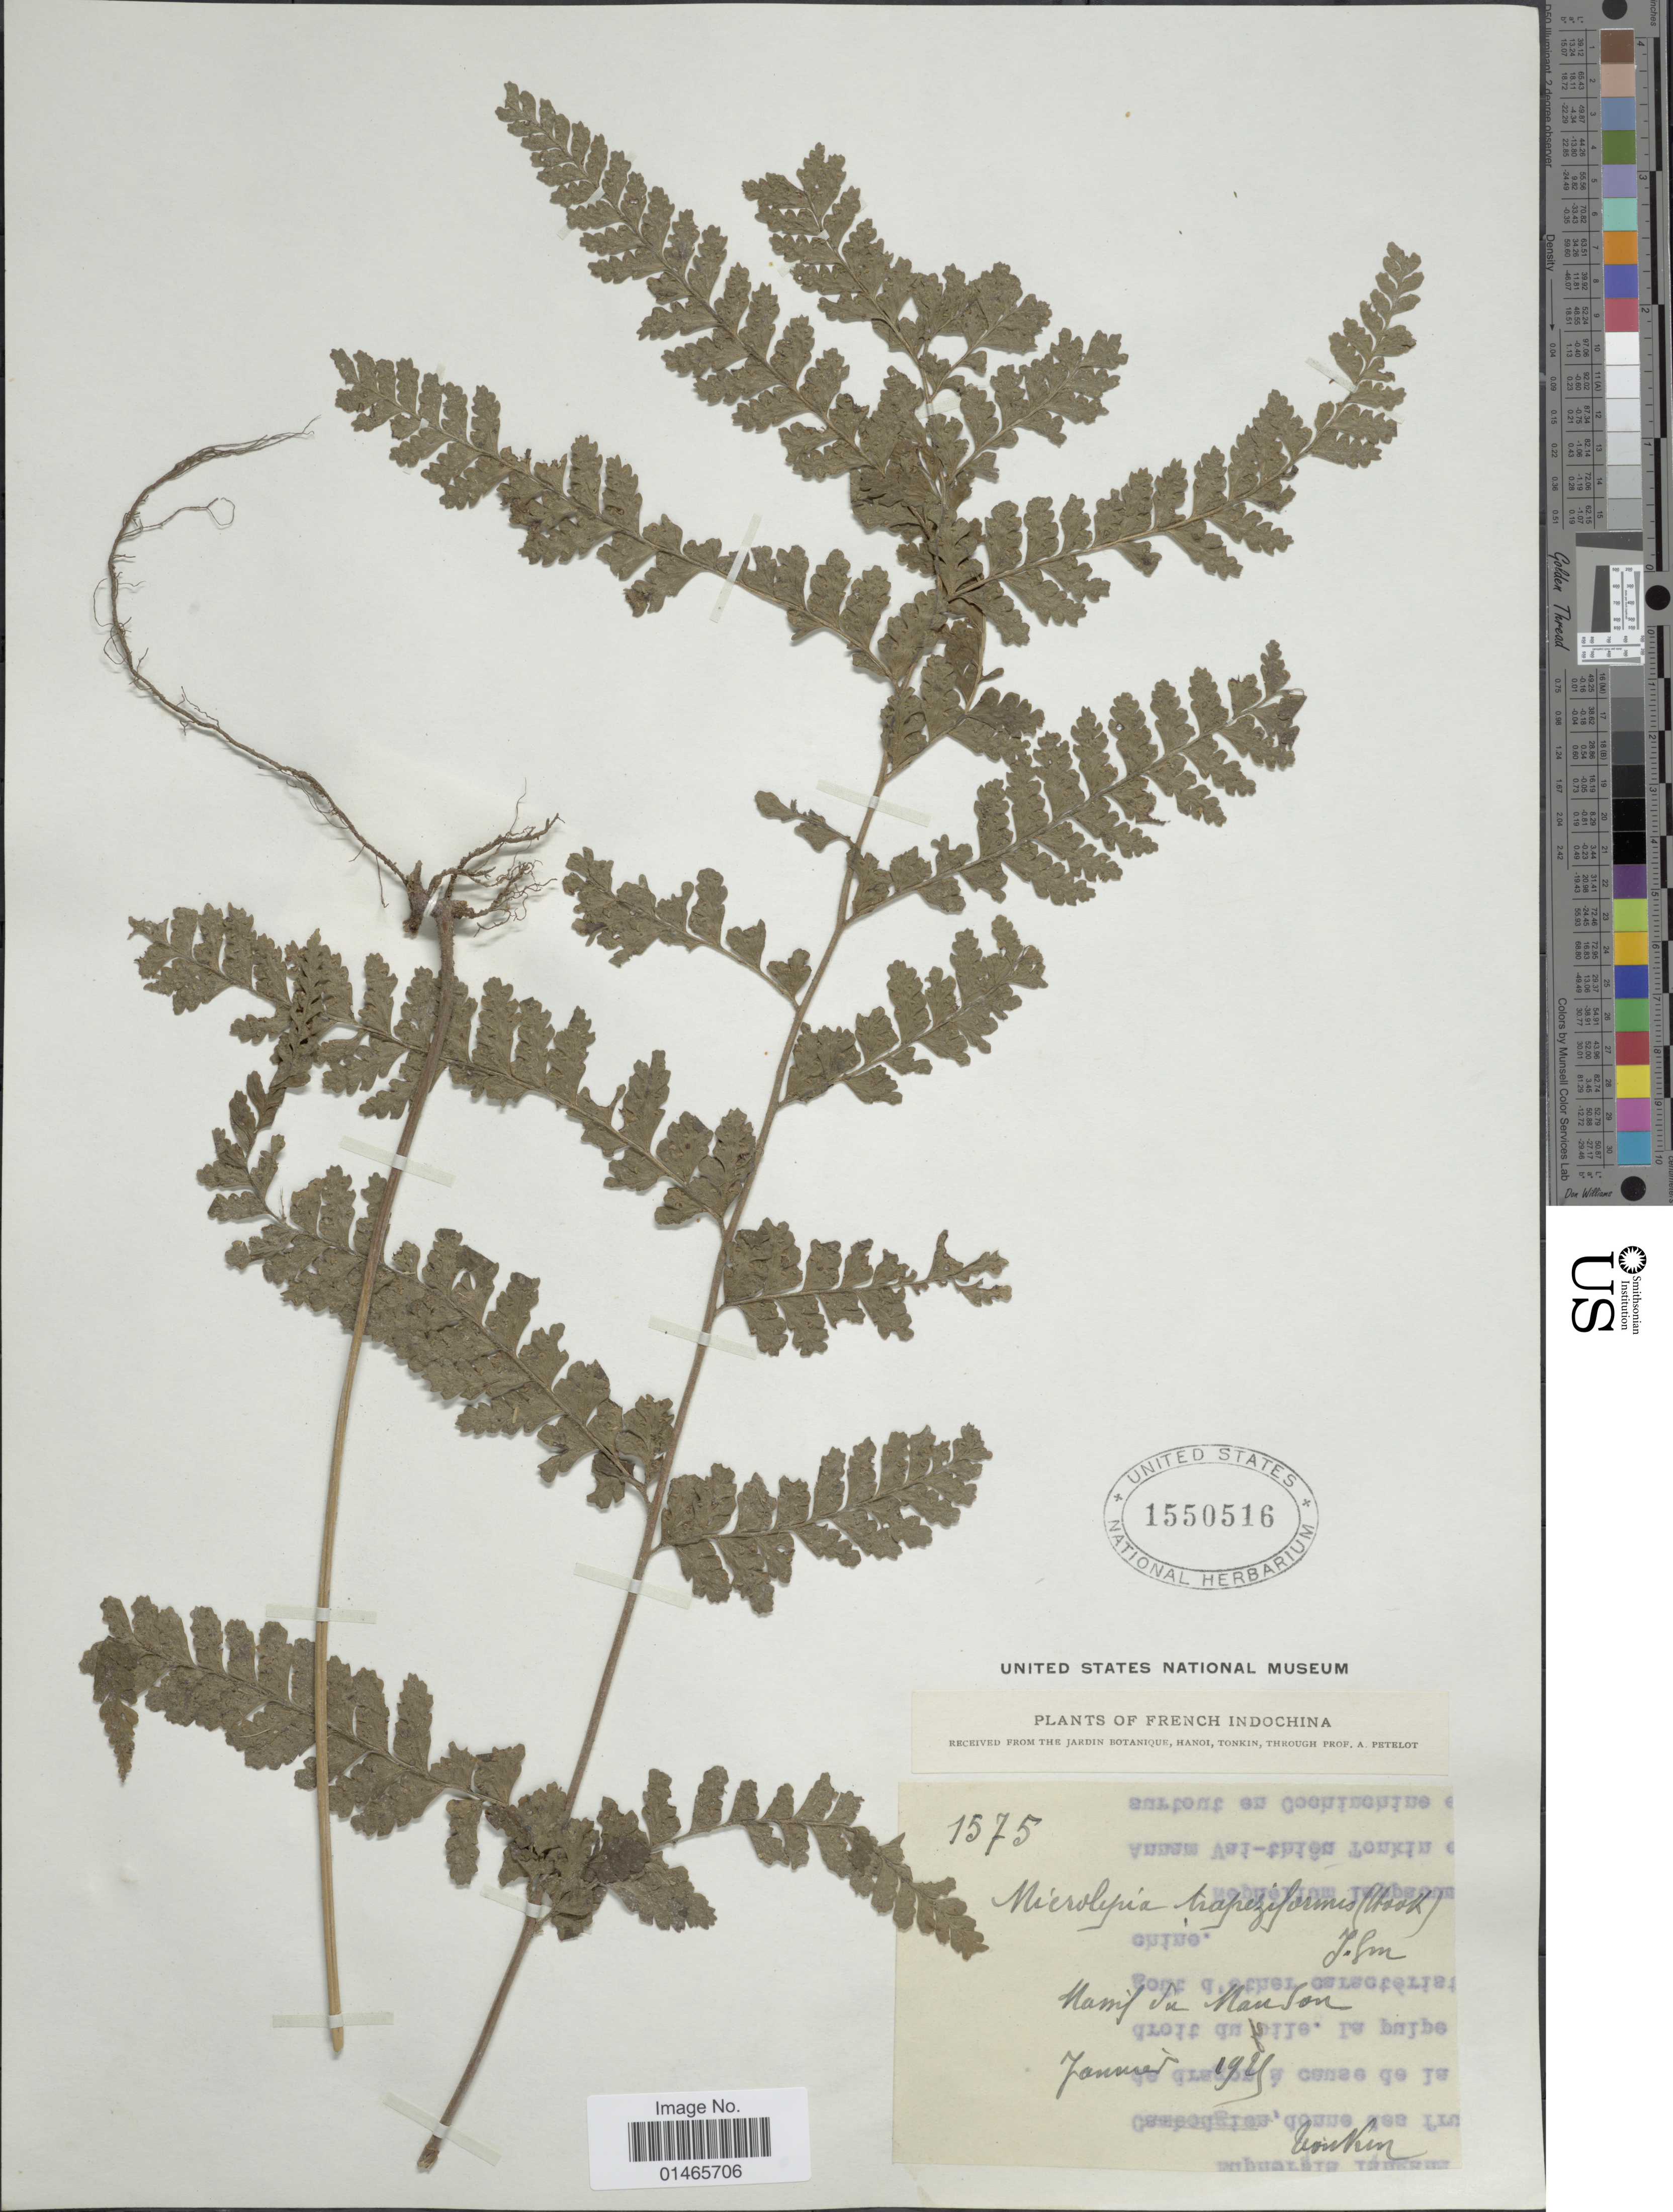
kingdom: Plantae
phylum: Tracheophyta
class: Polypodiopsida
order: Polypodiales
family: Dennstaedtiaceae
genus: Microlepia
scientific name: Microlepia rhomboidea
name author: (Wall. ex Kunze) Prantl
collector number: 1575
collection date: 1929-01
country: Vietnam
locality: French Indochina, Tonkin. Massif du Manson.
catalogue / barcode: US 1550516